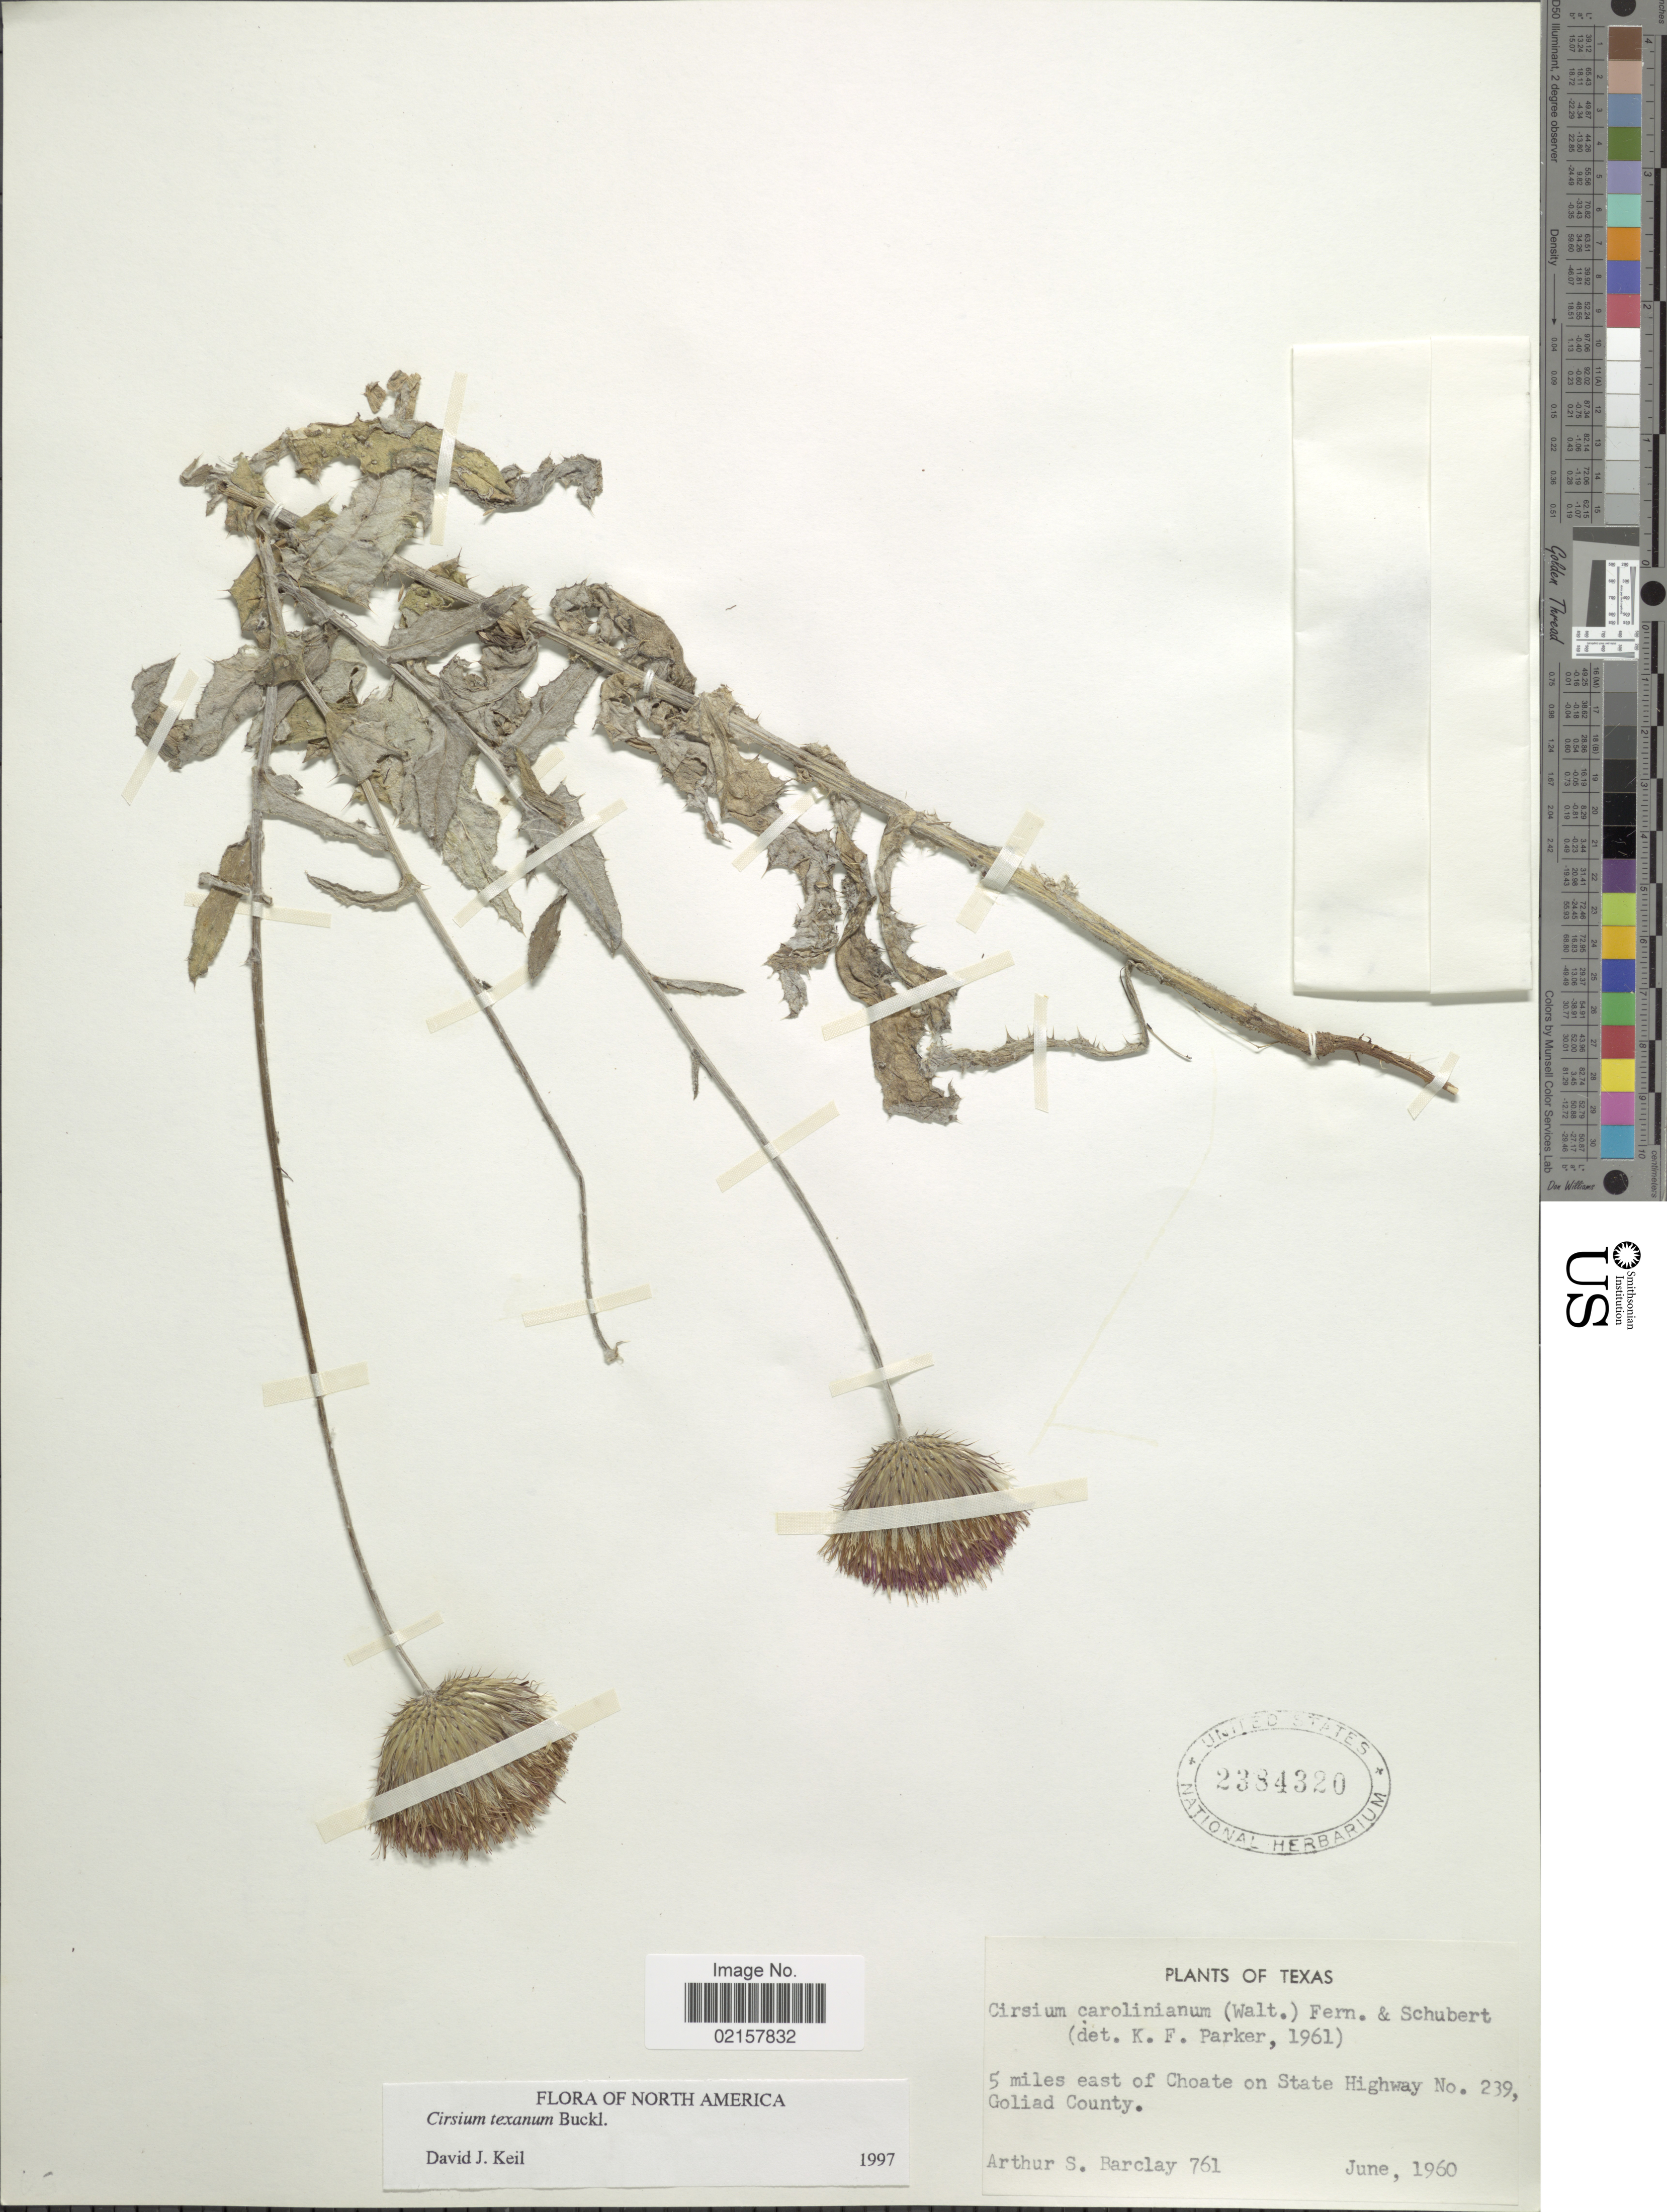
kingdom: Plantae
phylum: Tracheophyta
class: Magnoliopsida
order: Asterales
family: Asteraceae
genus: Cirsium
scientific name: Cirsium texanum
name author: Buckley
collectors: A. S. Barclay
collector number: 761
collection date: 1960-06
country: United States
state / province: Texas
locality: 5 miles east of Choate on State Highway No. 239, Goliad County.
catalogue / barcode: US 2384320